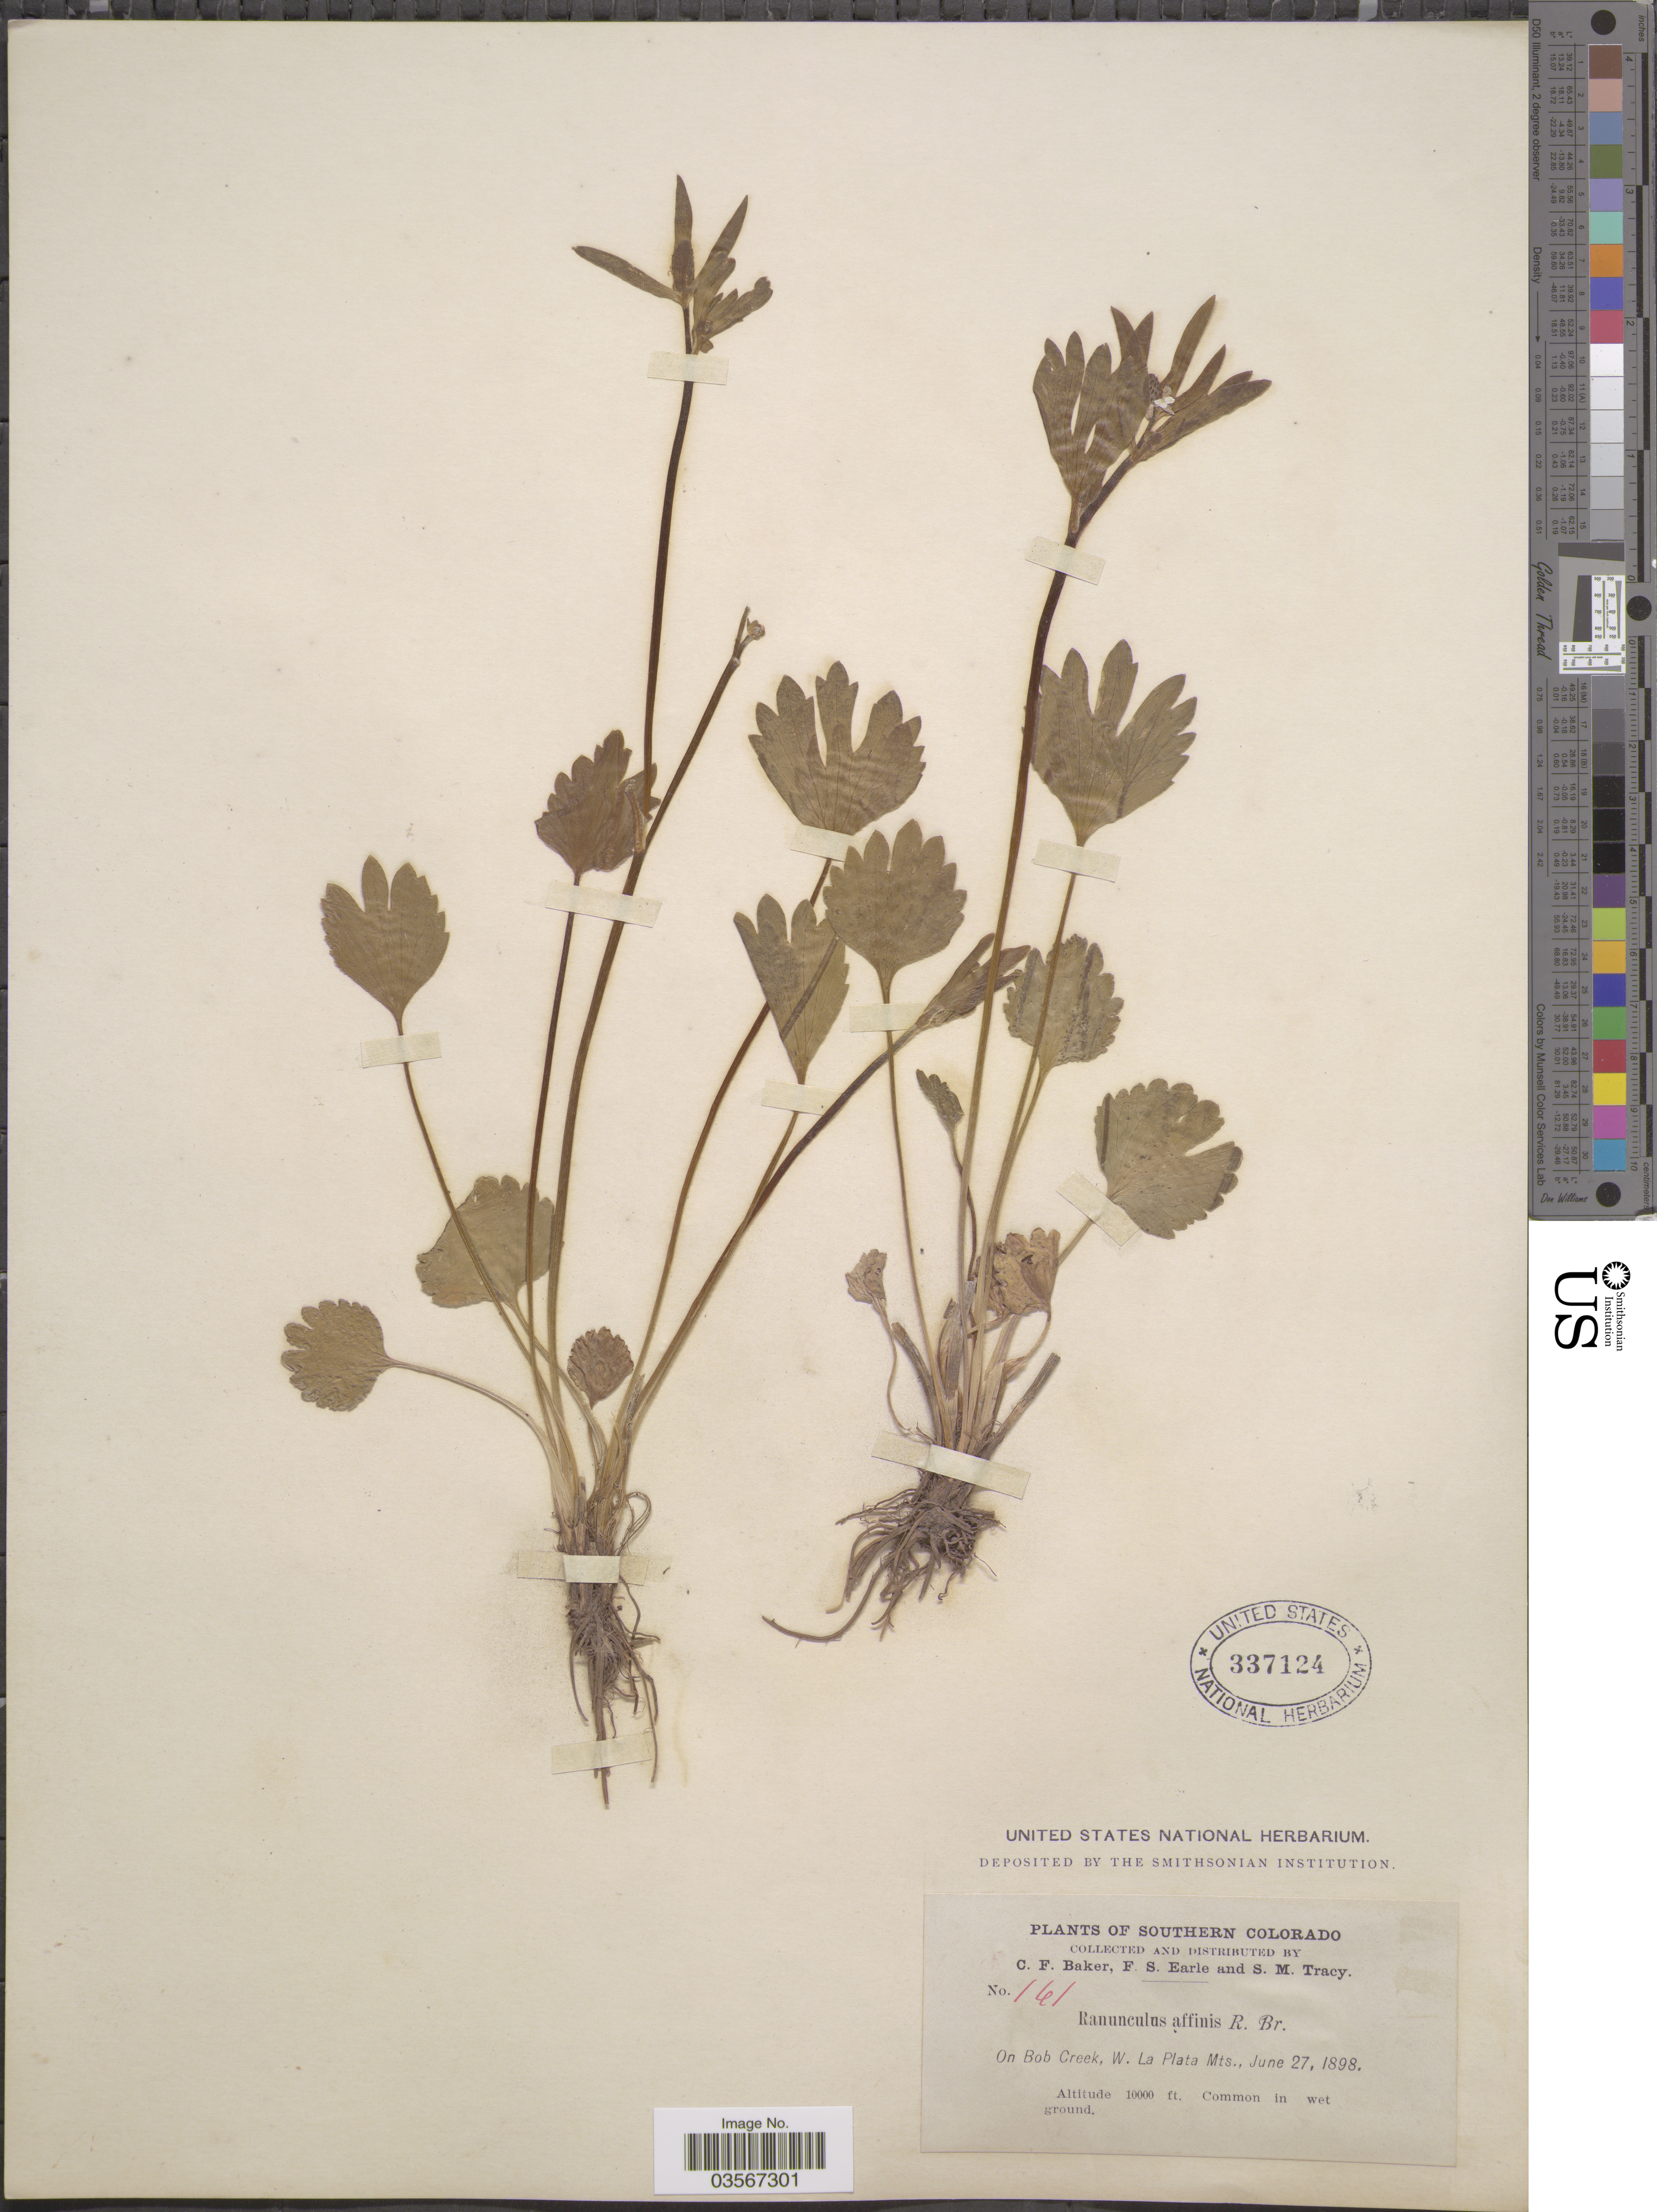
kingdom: Plantae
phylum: Tracheophyta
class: Magnoliopsida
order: Ranunculales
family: Ranunculaceae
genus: Ranunculus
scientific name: Ranunculus inamoenus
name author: Greene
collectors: C. F. Baker, F. S. Earle & S. M. Tracy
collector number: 161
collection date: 1898-06-27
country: United States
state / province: Colorado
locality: Southern Colorado. On Bob Creek, W. La Plata Mts.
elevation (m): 3048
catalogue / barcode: US 337124